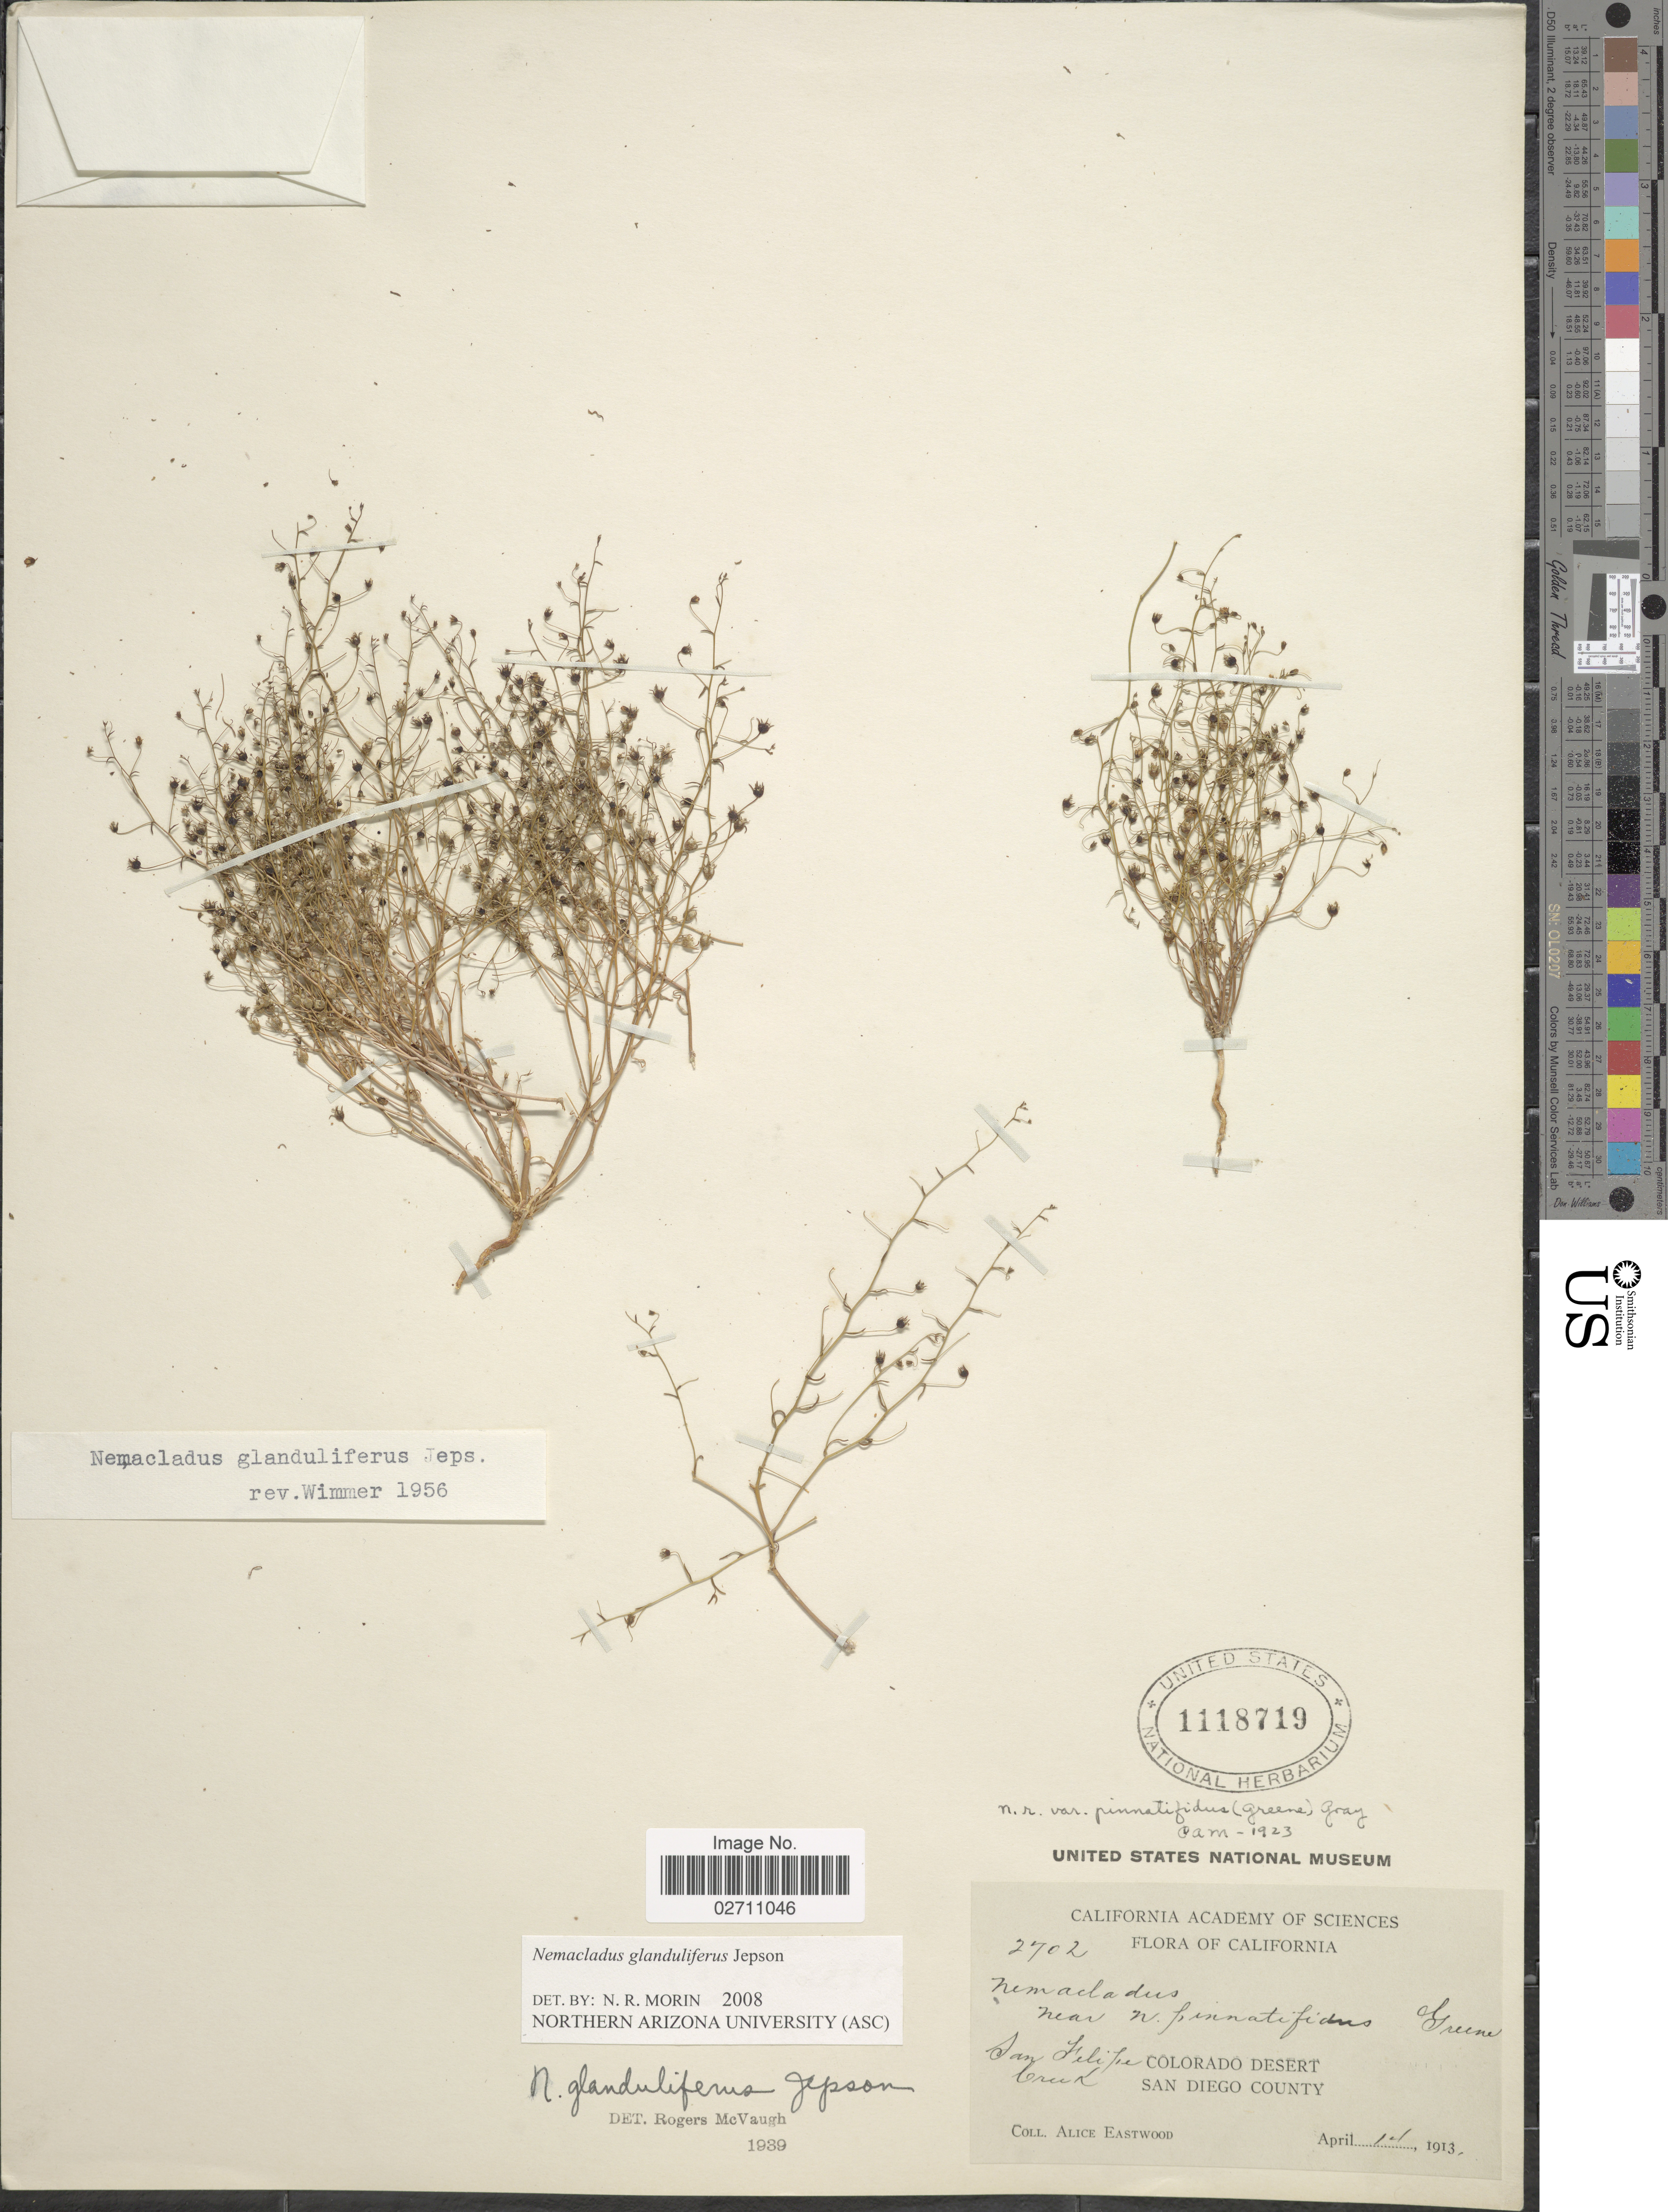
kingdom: Plantae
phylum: Tracheophyta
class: Magnoliopsida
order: Asterales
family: Campanulaceae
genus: Nemacladus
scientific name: Nemacladus glanduliferus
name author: Jeps.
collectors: A. Eastwood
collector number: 2702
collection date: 1913-04-14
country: United States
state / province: California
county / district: San Diego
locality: San Felipe Creek, Colorado Desert, San Diego County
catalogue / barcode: US 1118719